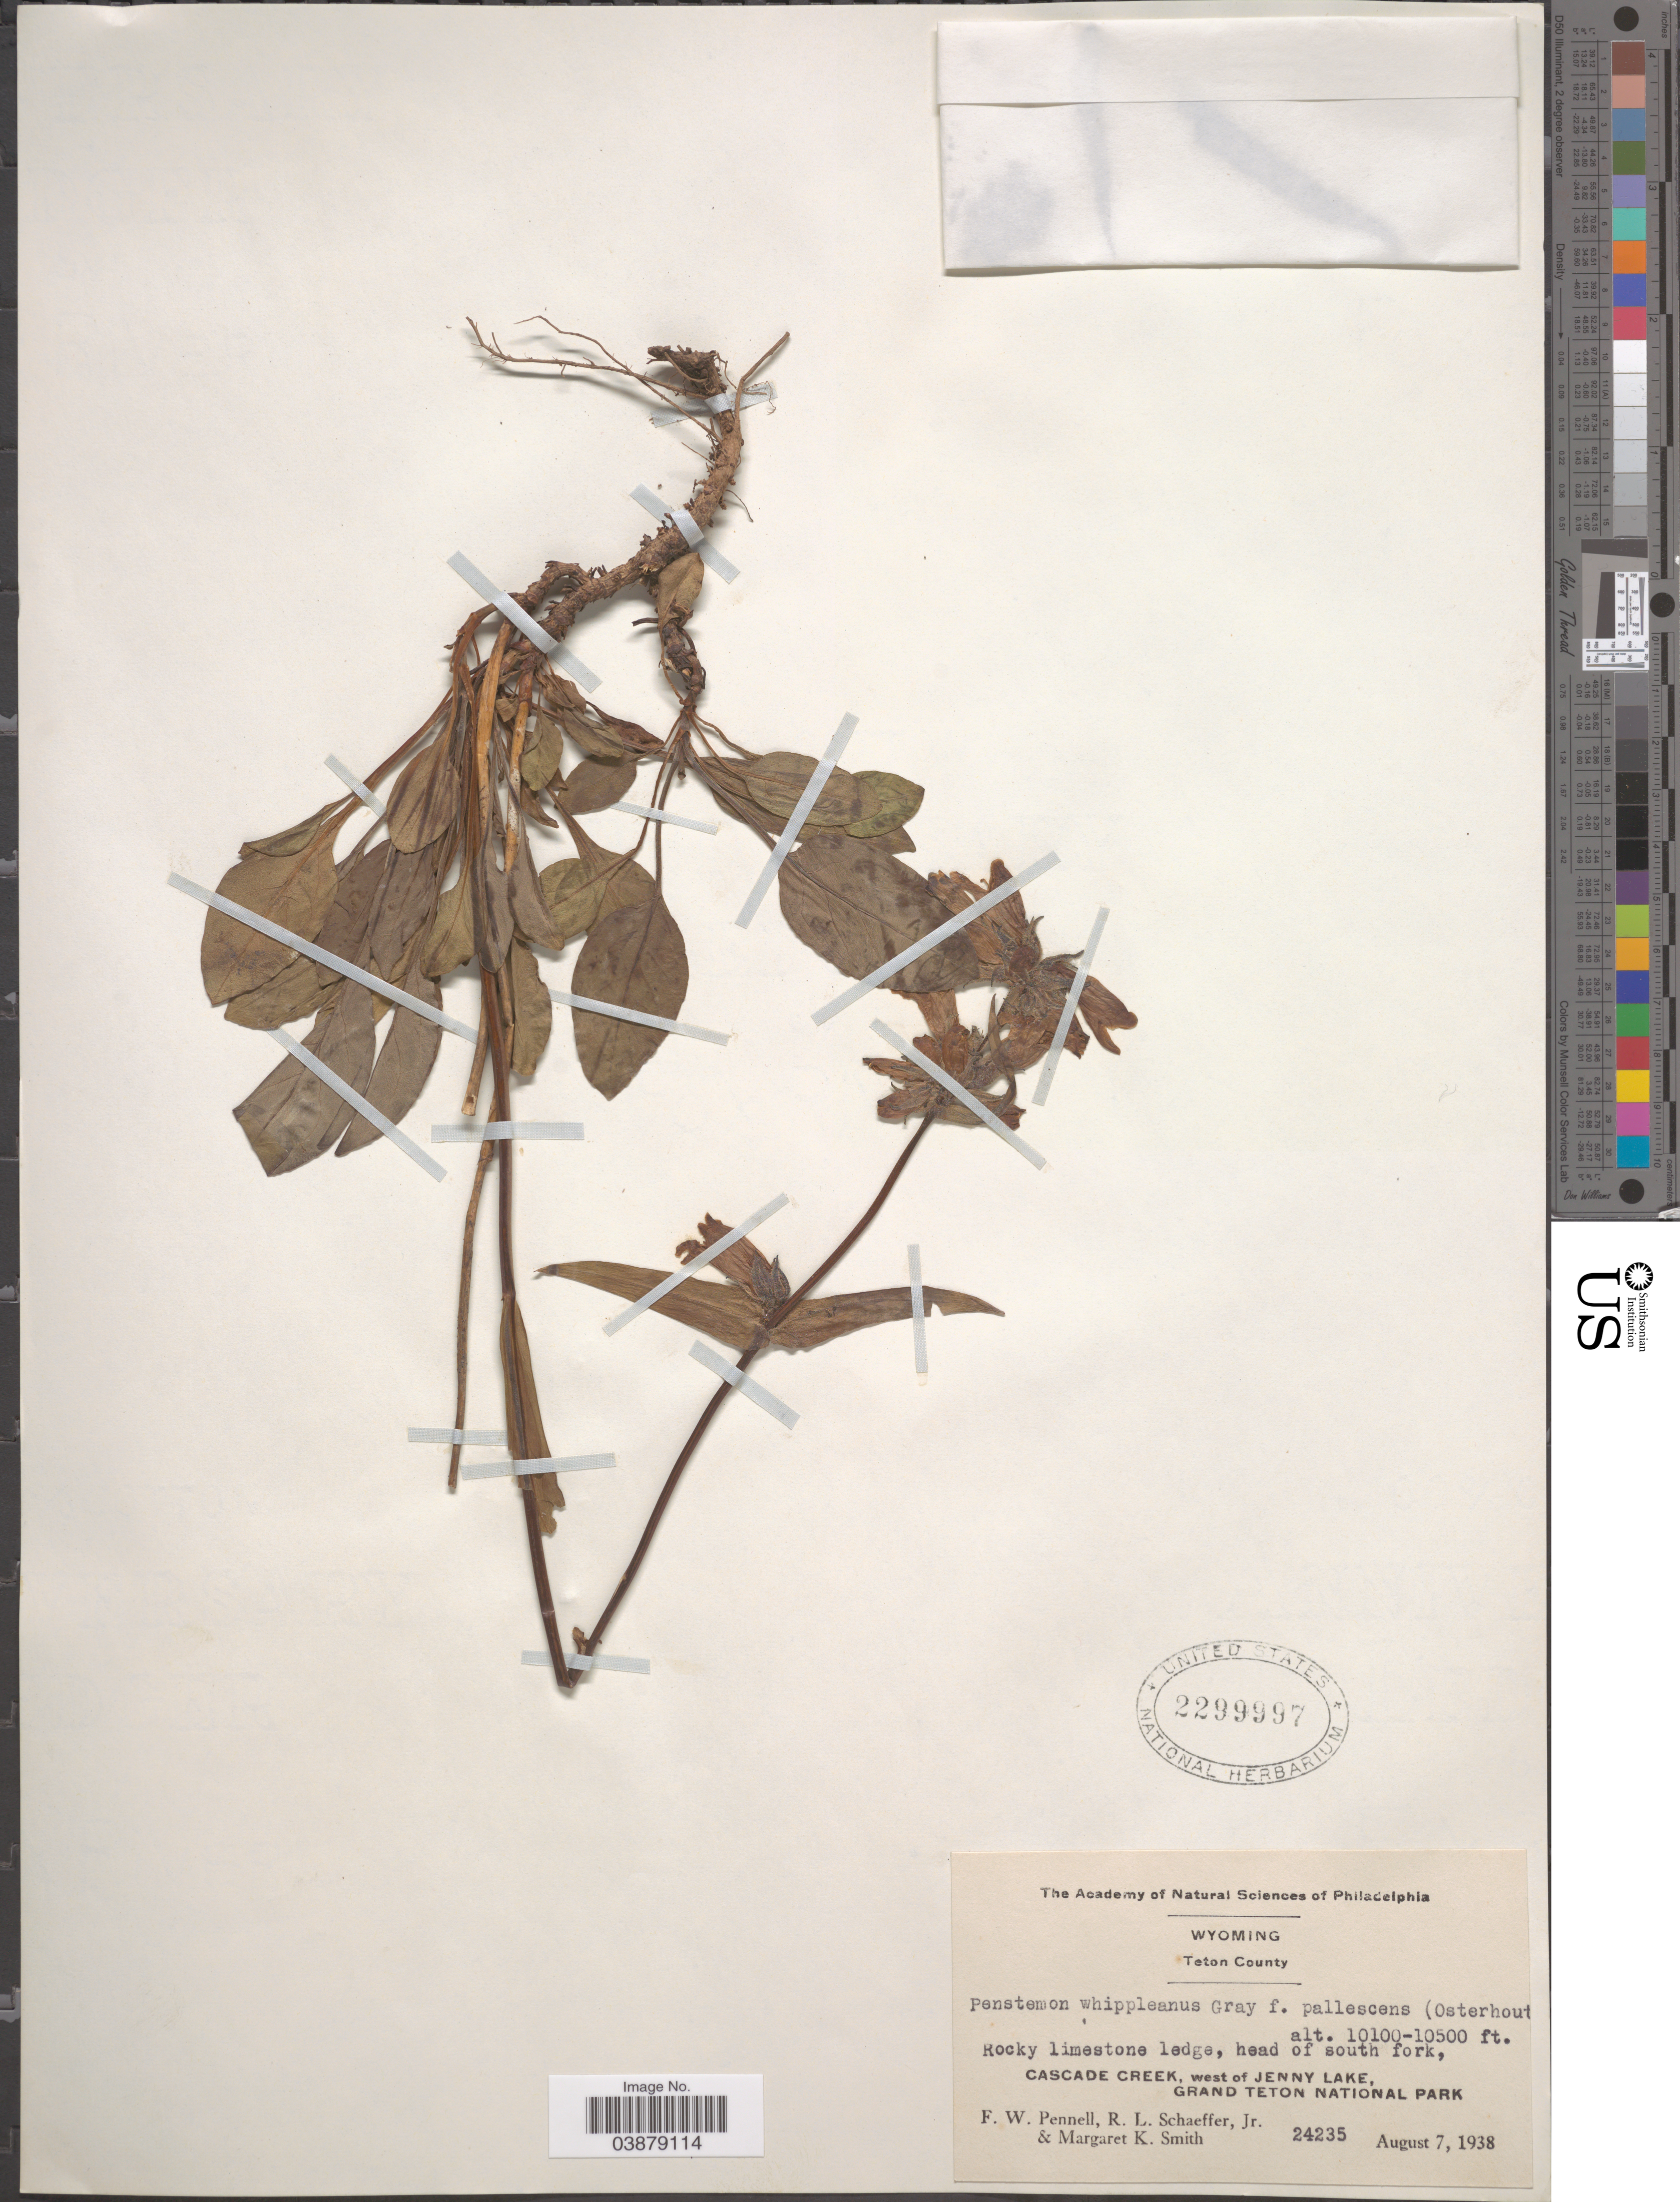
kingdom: Plantae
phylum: Tracheophyta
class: Magnoliopsida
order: Lamiales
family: Plantaginaceae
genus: Penstemon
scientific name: Penstemon whippleanus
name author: A. Gray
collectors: F. W. Pennell, R. L. Schaeffer Jr. & M. Smith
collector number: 24235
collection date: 1938-08-07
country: United States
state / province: Wyoming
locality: Teton County. Head of south fork, Cascade Creek, west of Jenny Lake, Grand Teton National Park.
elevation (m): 3078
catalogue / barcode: US 2299997